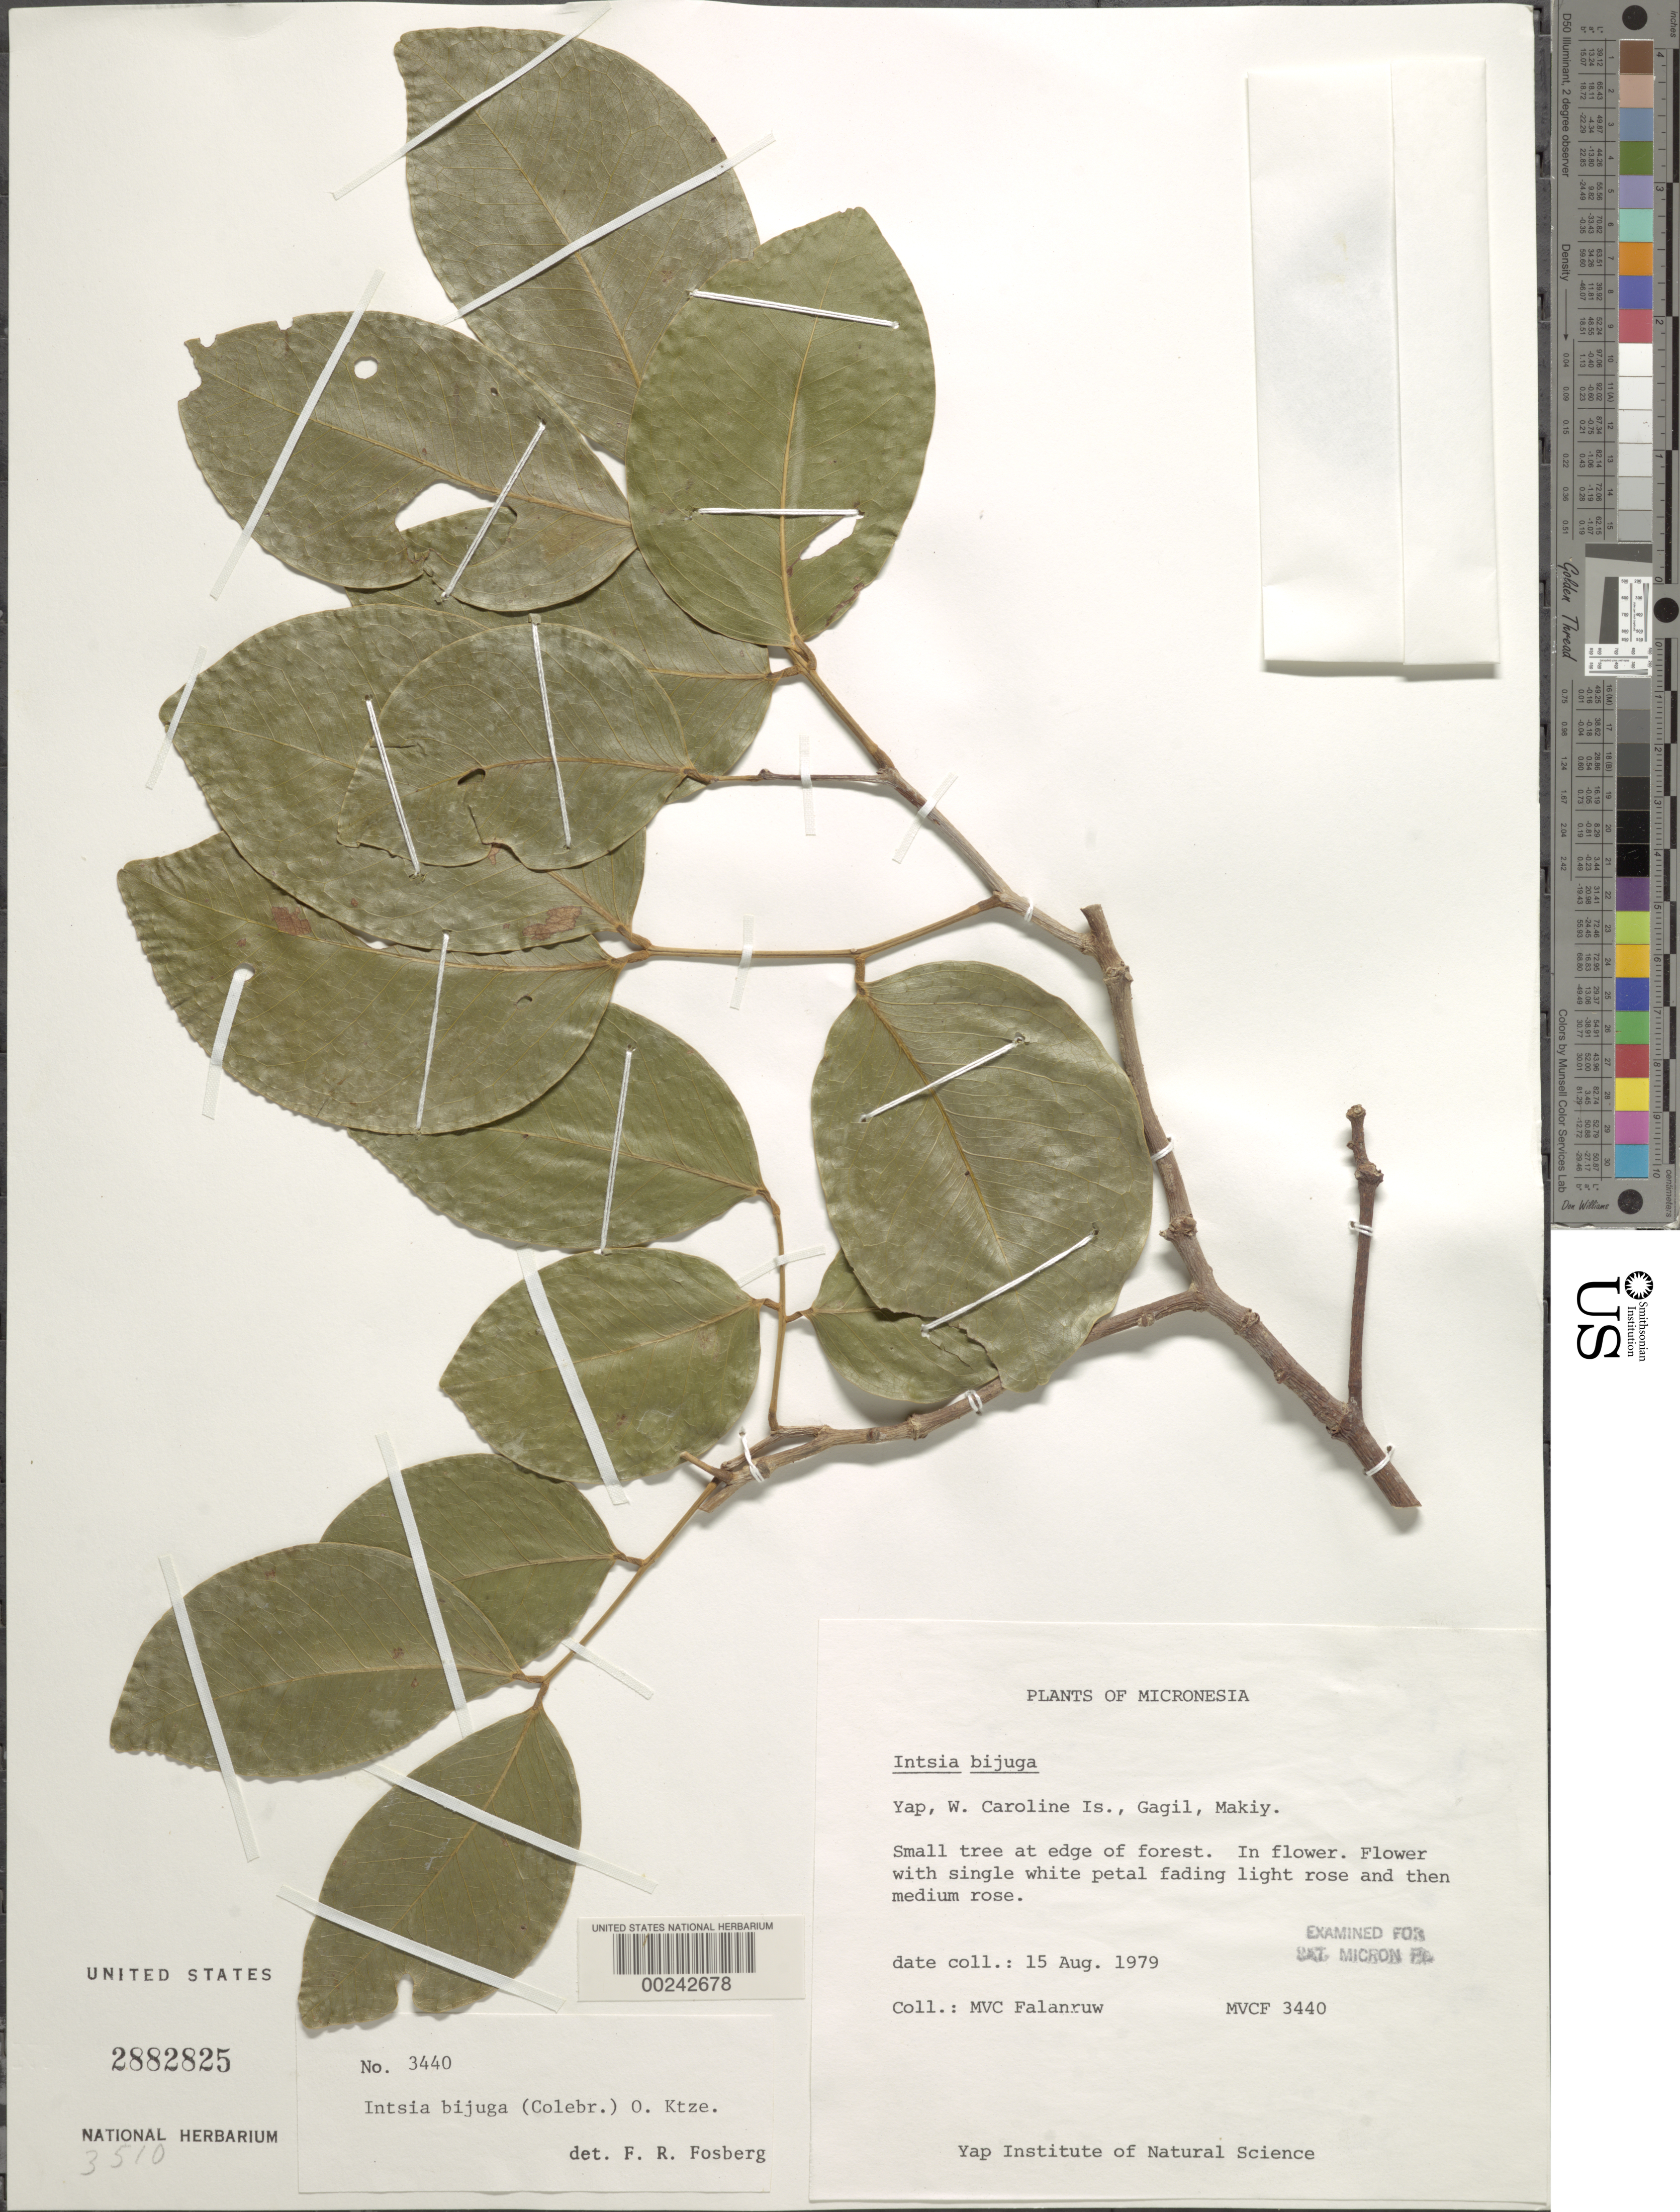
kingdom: Plantae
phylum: Tracheophyta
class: Magnoliopsida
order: Fabales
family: Fabaceae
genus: Intsia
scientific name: Intsia bijuga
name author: (Colebr.) Kuntze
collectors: M. V. Falanruw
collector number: Mvcf 3440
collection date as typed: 15 Aug 1979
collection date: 1979-08-15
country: Micronesia, Federated States of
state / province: Yap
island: Gagil-Tamil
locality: Makiy, [W Caroline I., Gagil = Gagil-Tamil I. ]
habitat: Edge of forest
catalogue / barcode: US 2882825